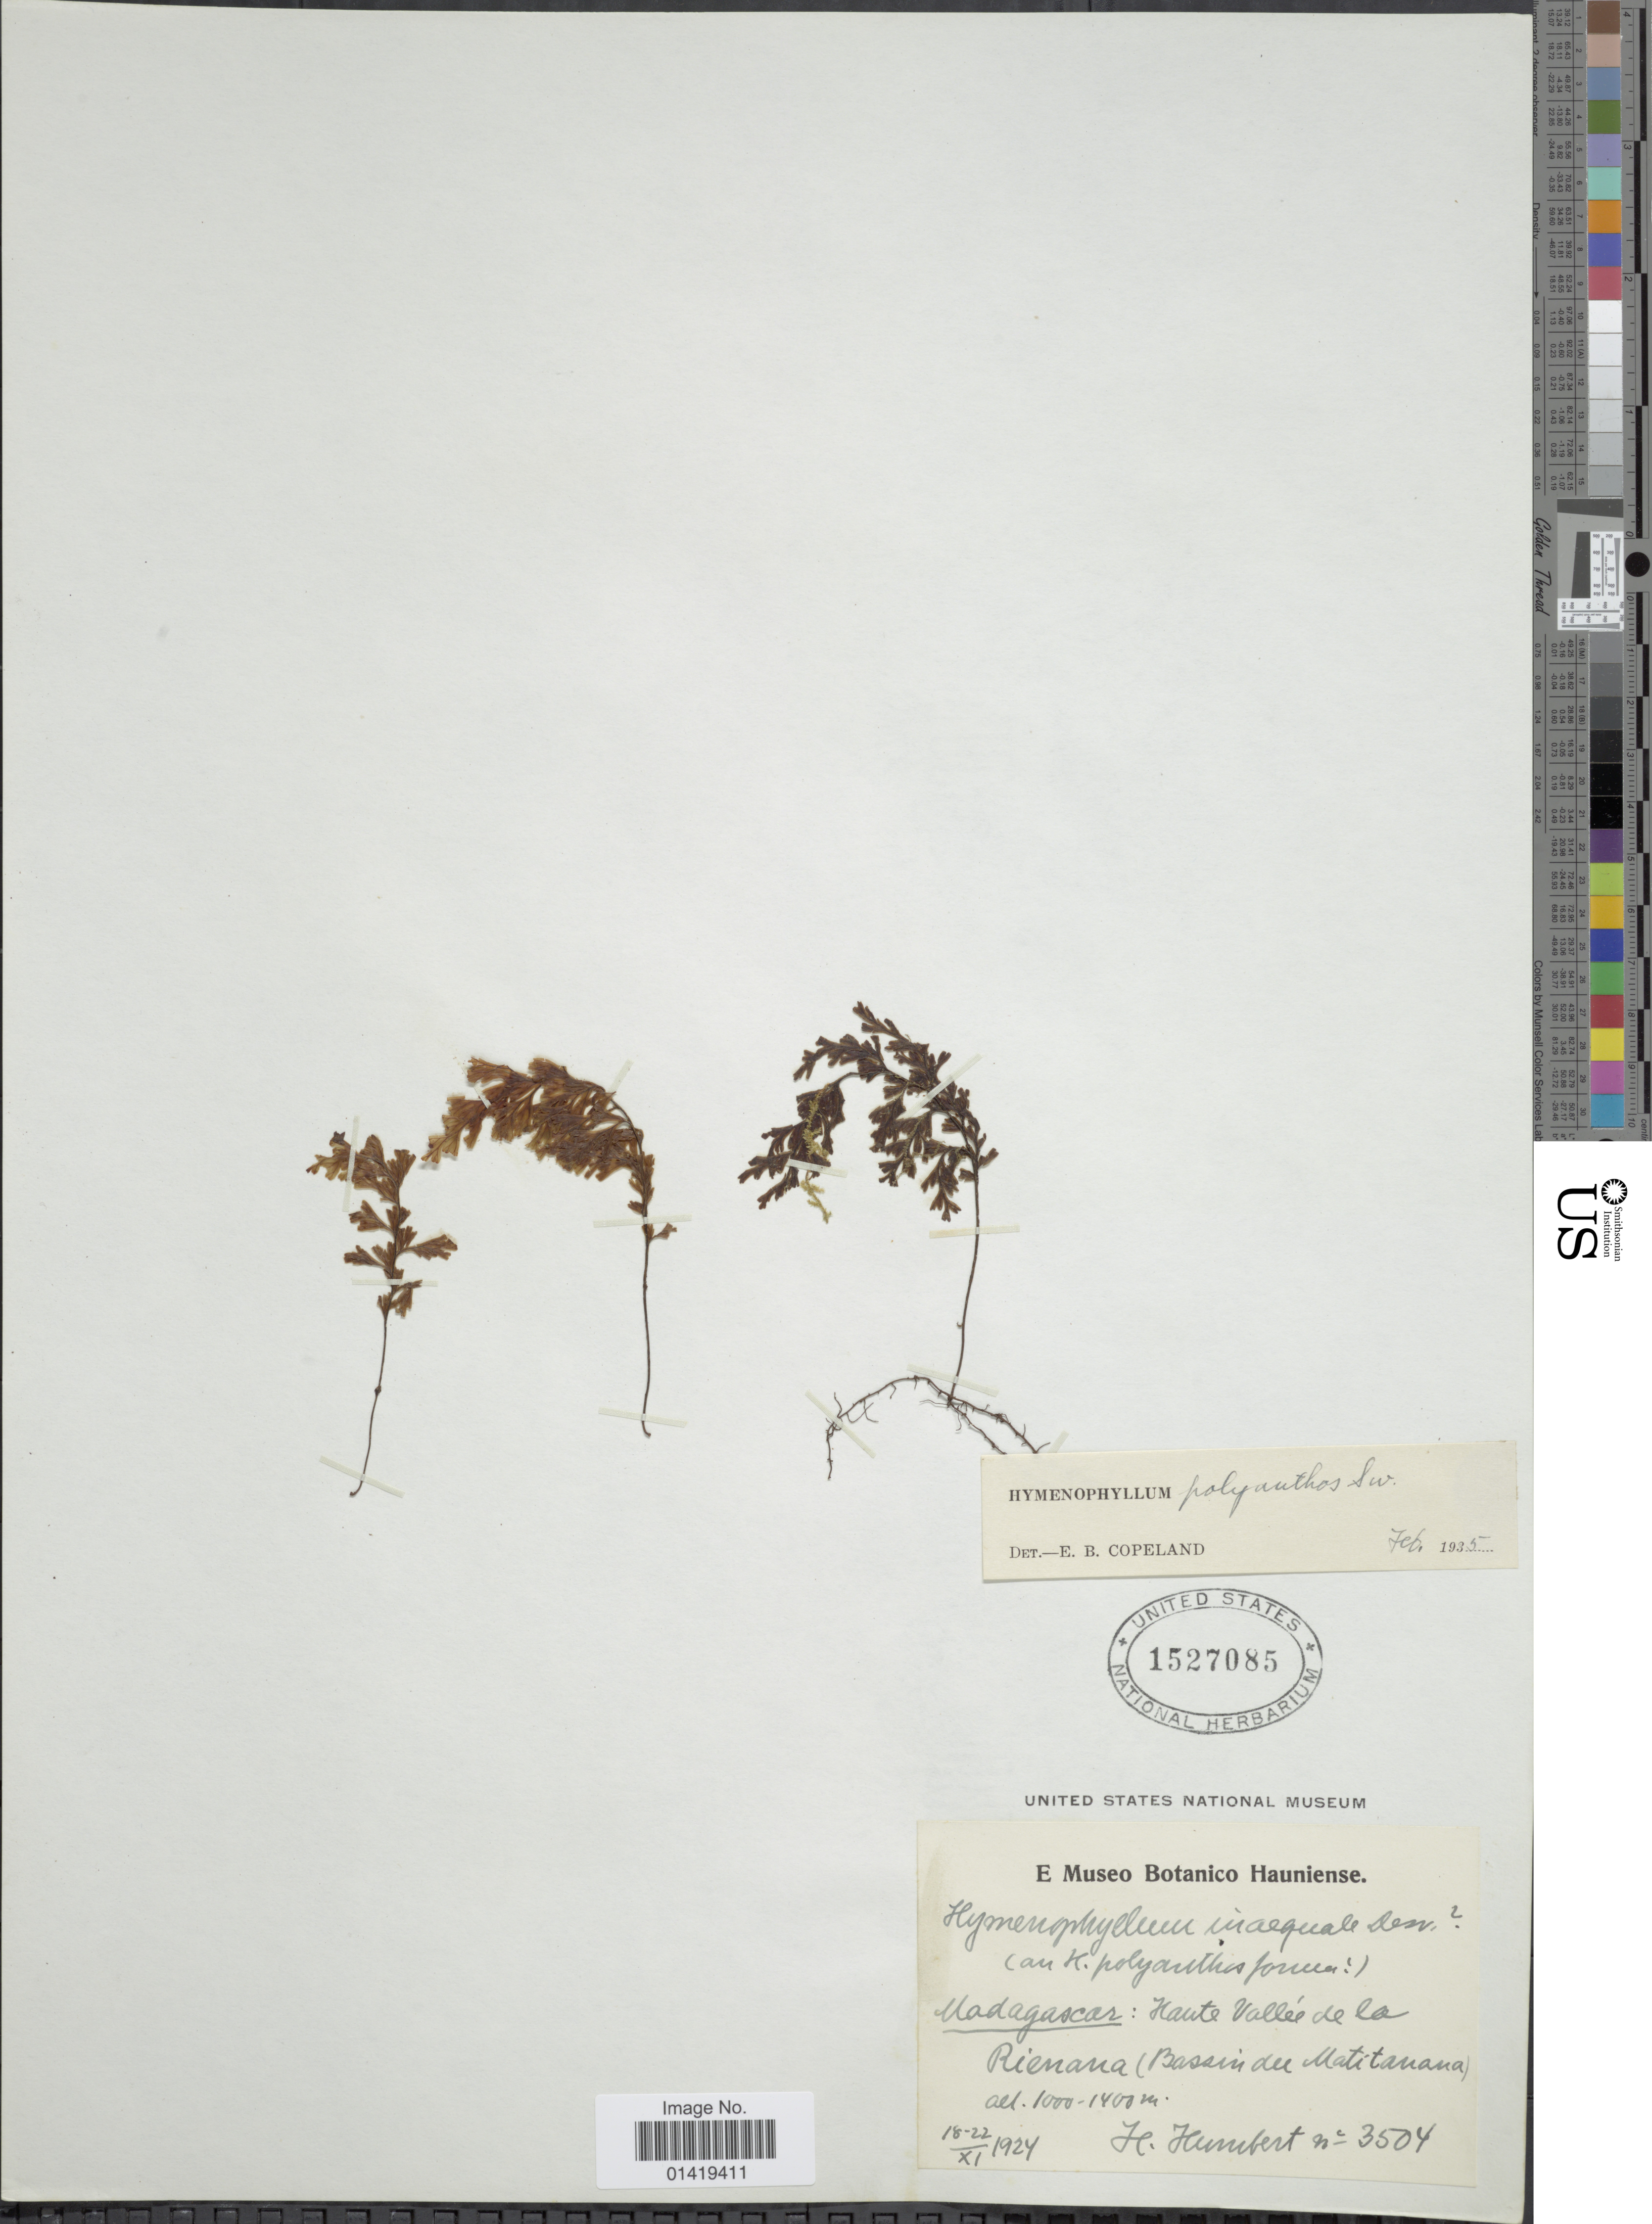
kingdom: Plantae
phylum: Tracheophyta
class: Polypodiopsida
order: Hymenophyllales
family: Hymenophyllaceae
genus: Hymenophyllum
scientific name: Hymenophyllum polyanthos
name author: (Sw.) Sw.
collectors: H. Humbert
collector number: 3504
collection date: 1924-11-18/1924-11-22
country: Madagascar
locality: Haute Vallee de la Rienana Bassin du Matitanana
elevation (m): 1000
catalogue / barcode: US 1527085